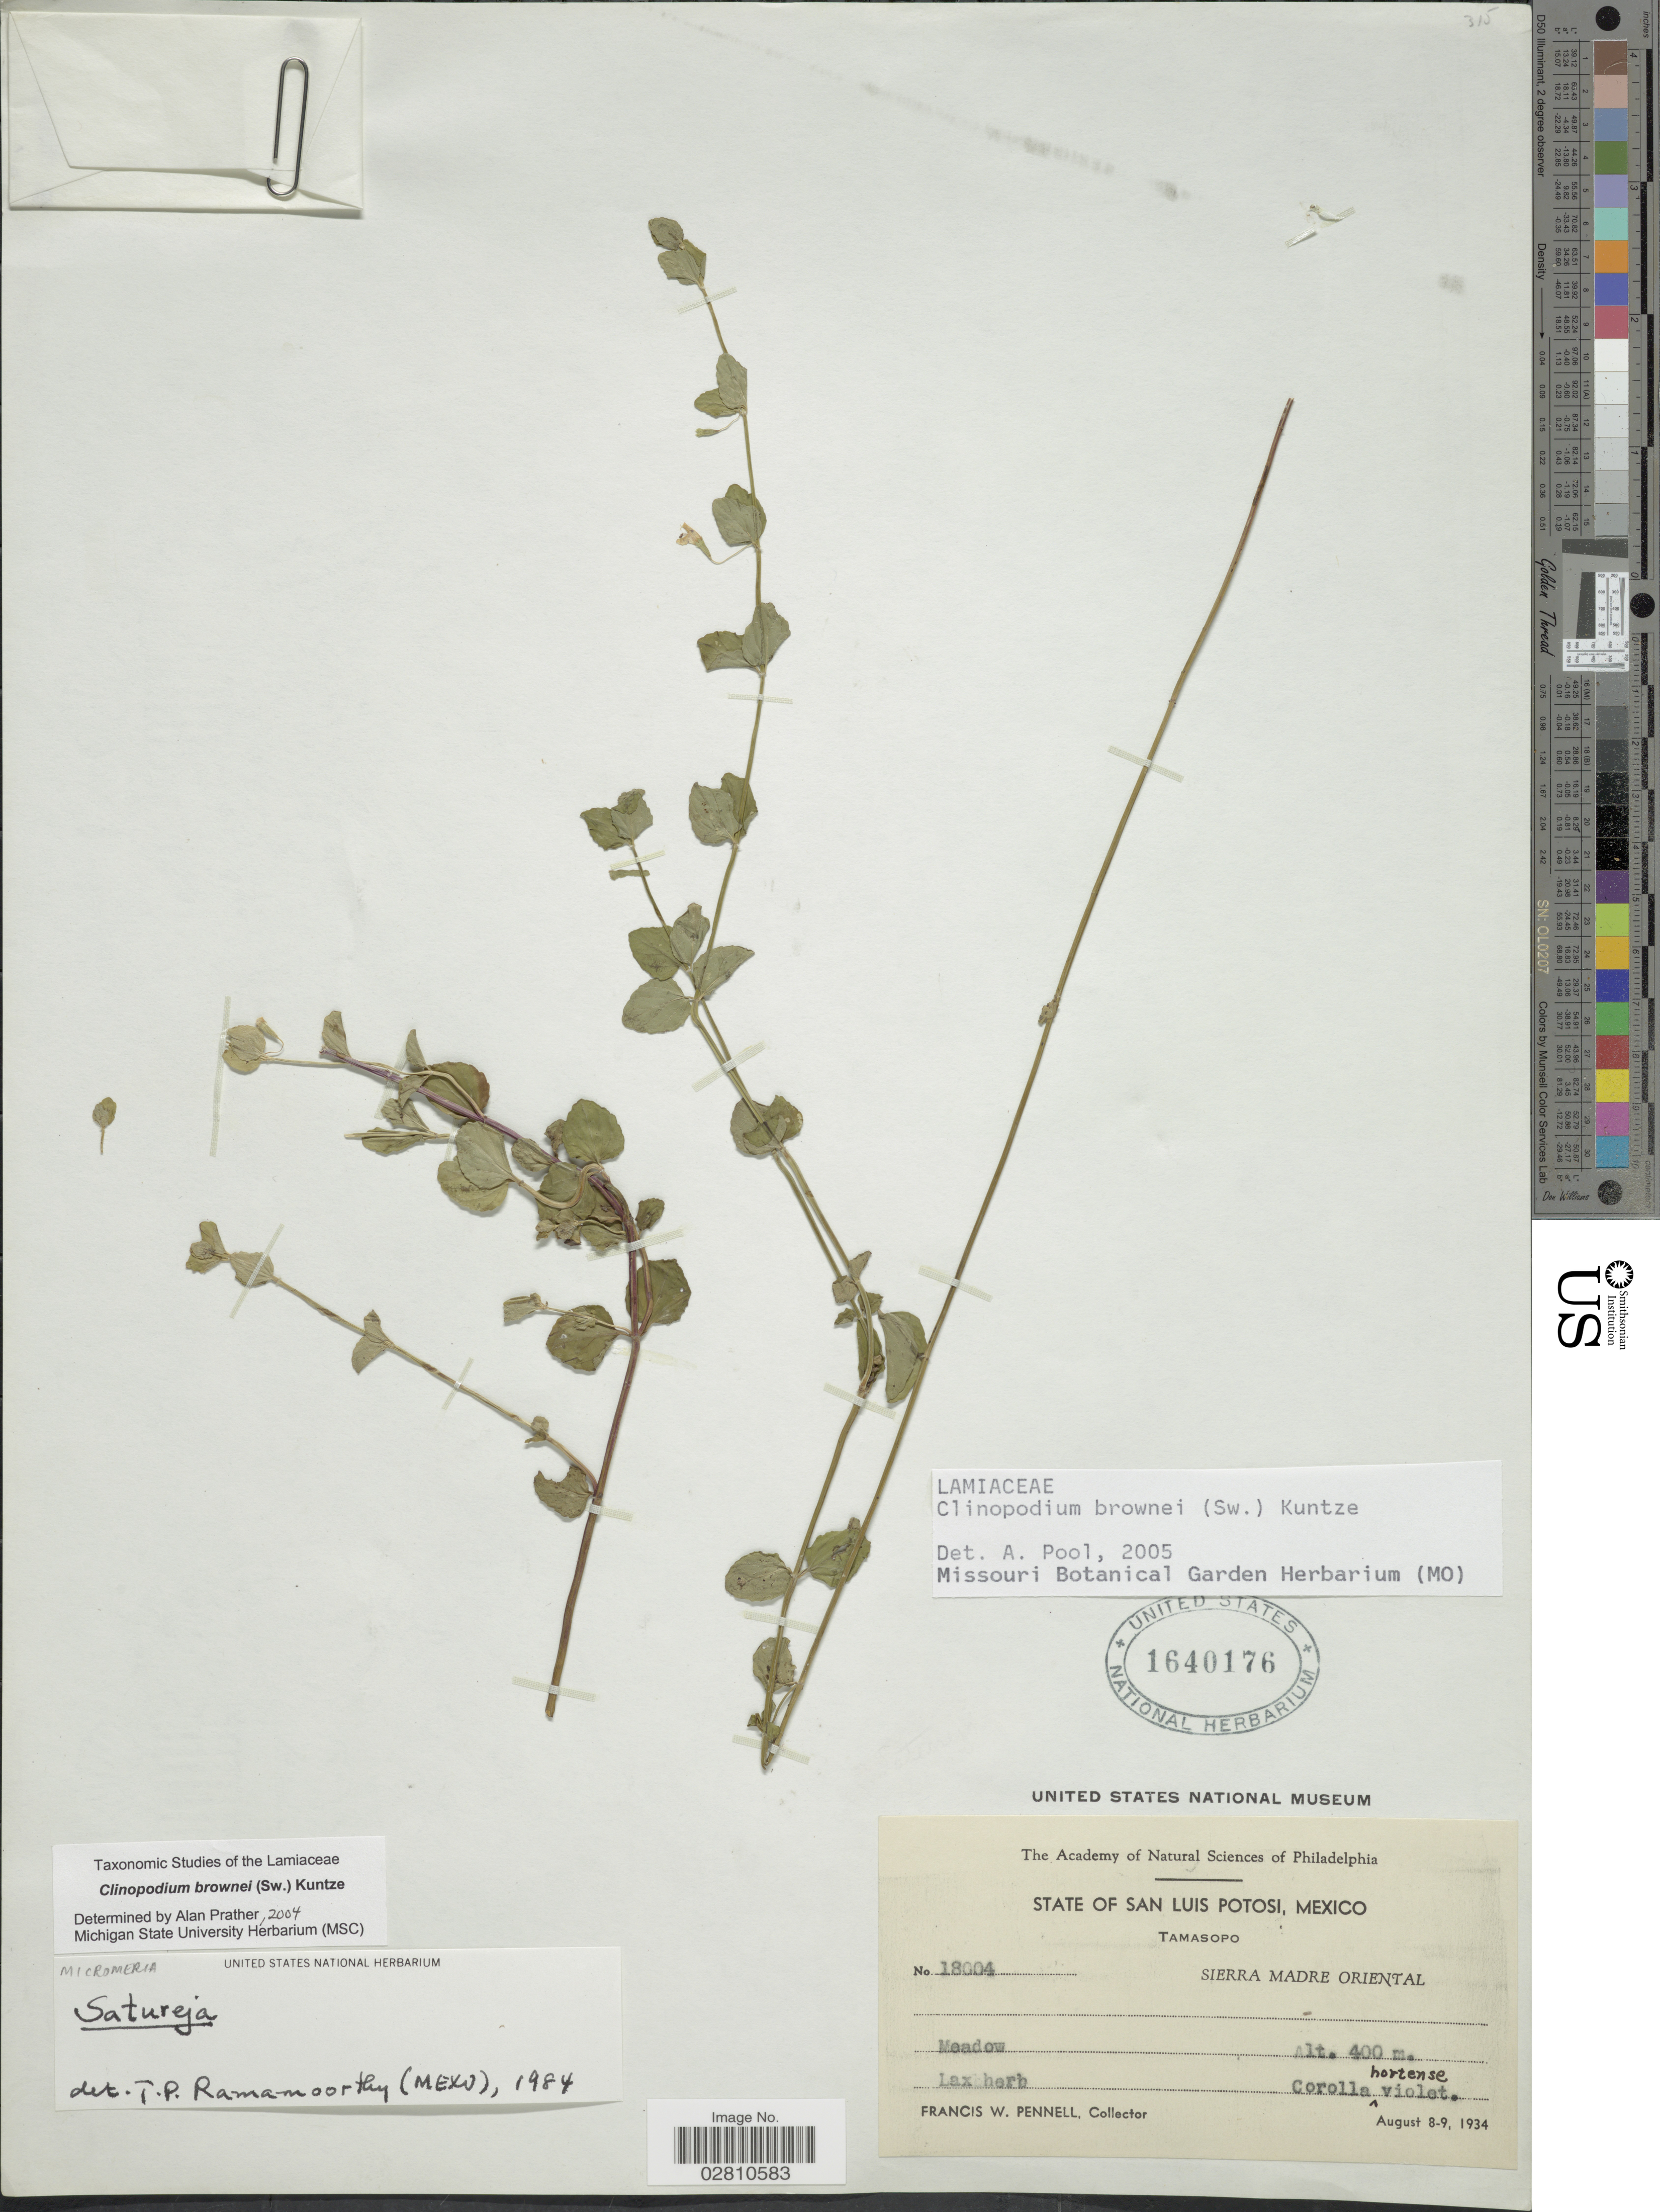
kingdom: Plantae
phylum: Tracheophyta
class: Magnoliopsida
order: Lamiales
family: Lamiaceae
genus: Clinopodium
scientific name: Clinopodium brownei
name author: (Sw.) Kuntze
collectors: F. W. Pennell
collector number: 18004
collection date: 1934-08-08/1934-08-09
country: Mexico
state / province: San Luis Potosí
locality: Tamasopo, Sierra Madre Oriental.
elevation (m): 400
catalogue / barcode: US 1640176